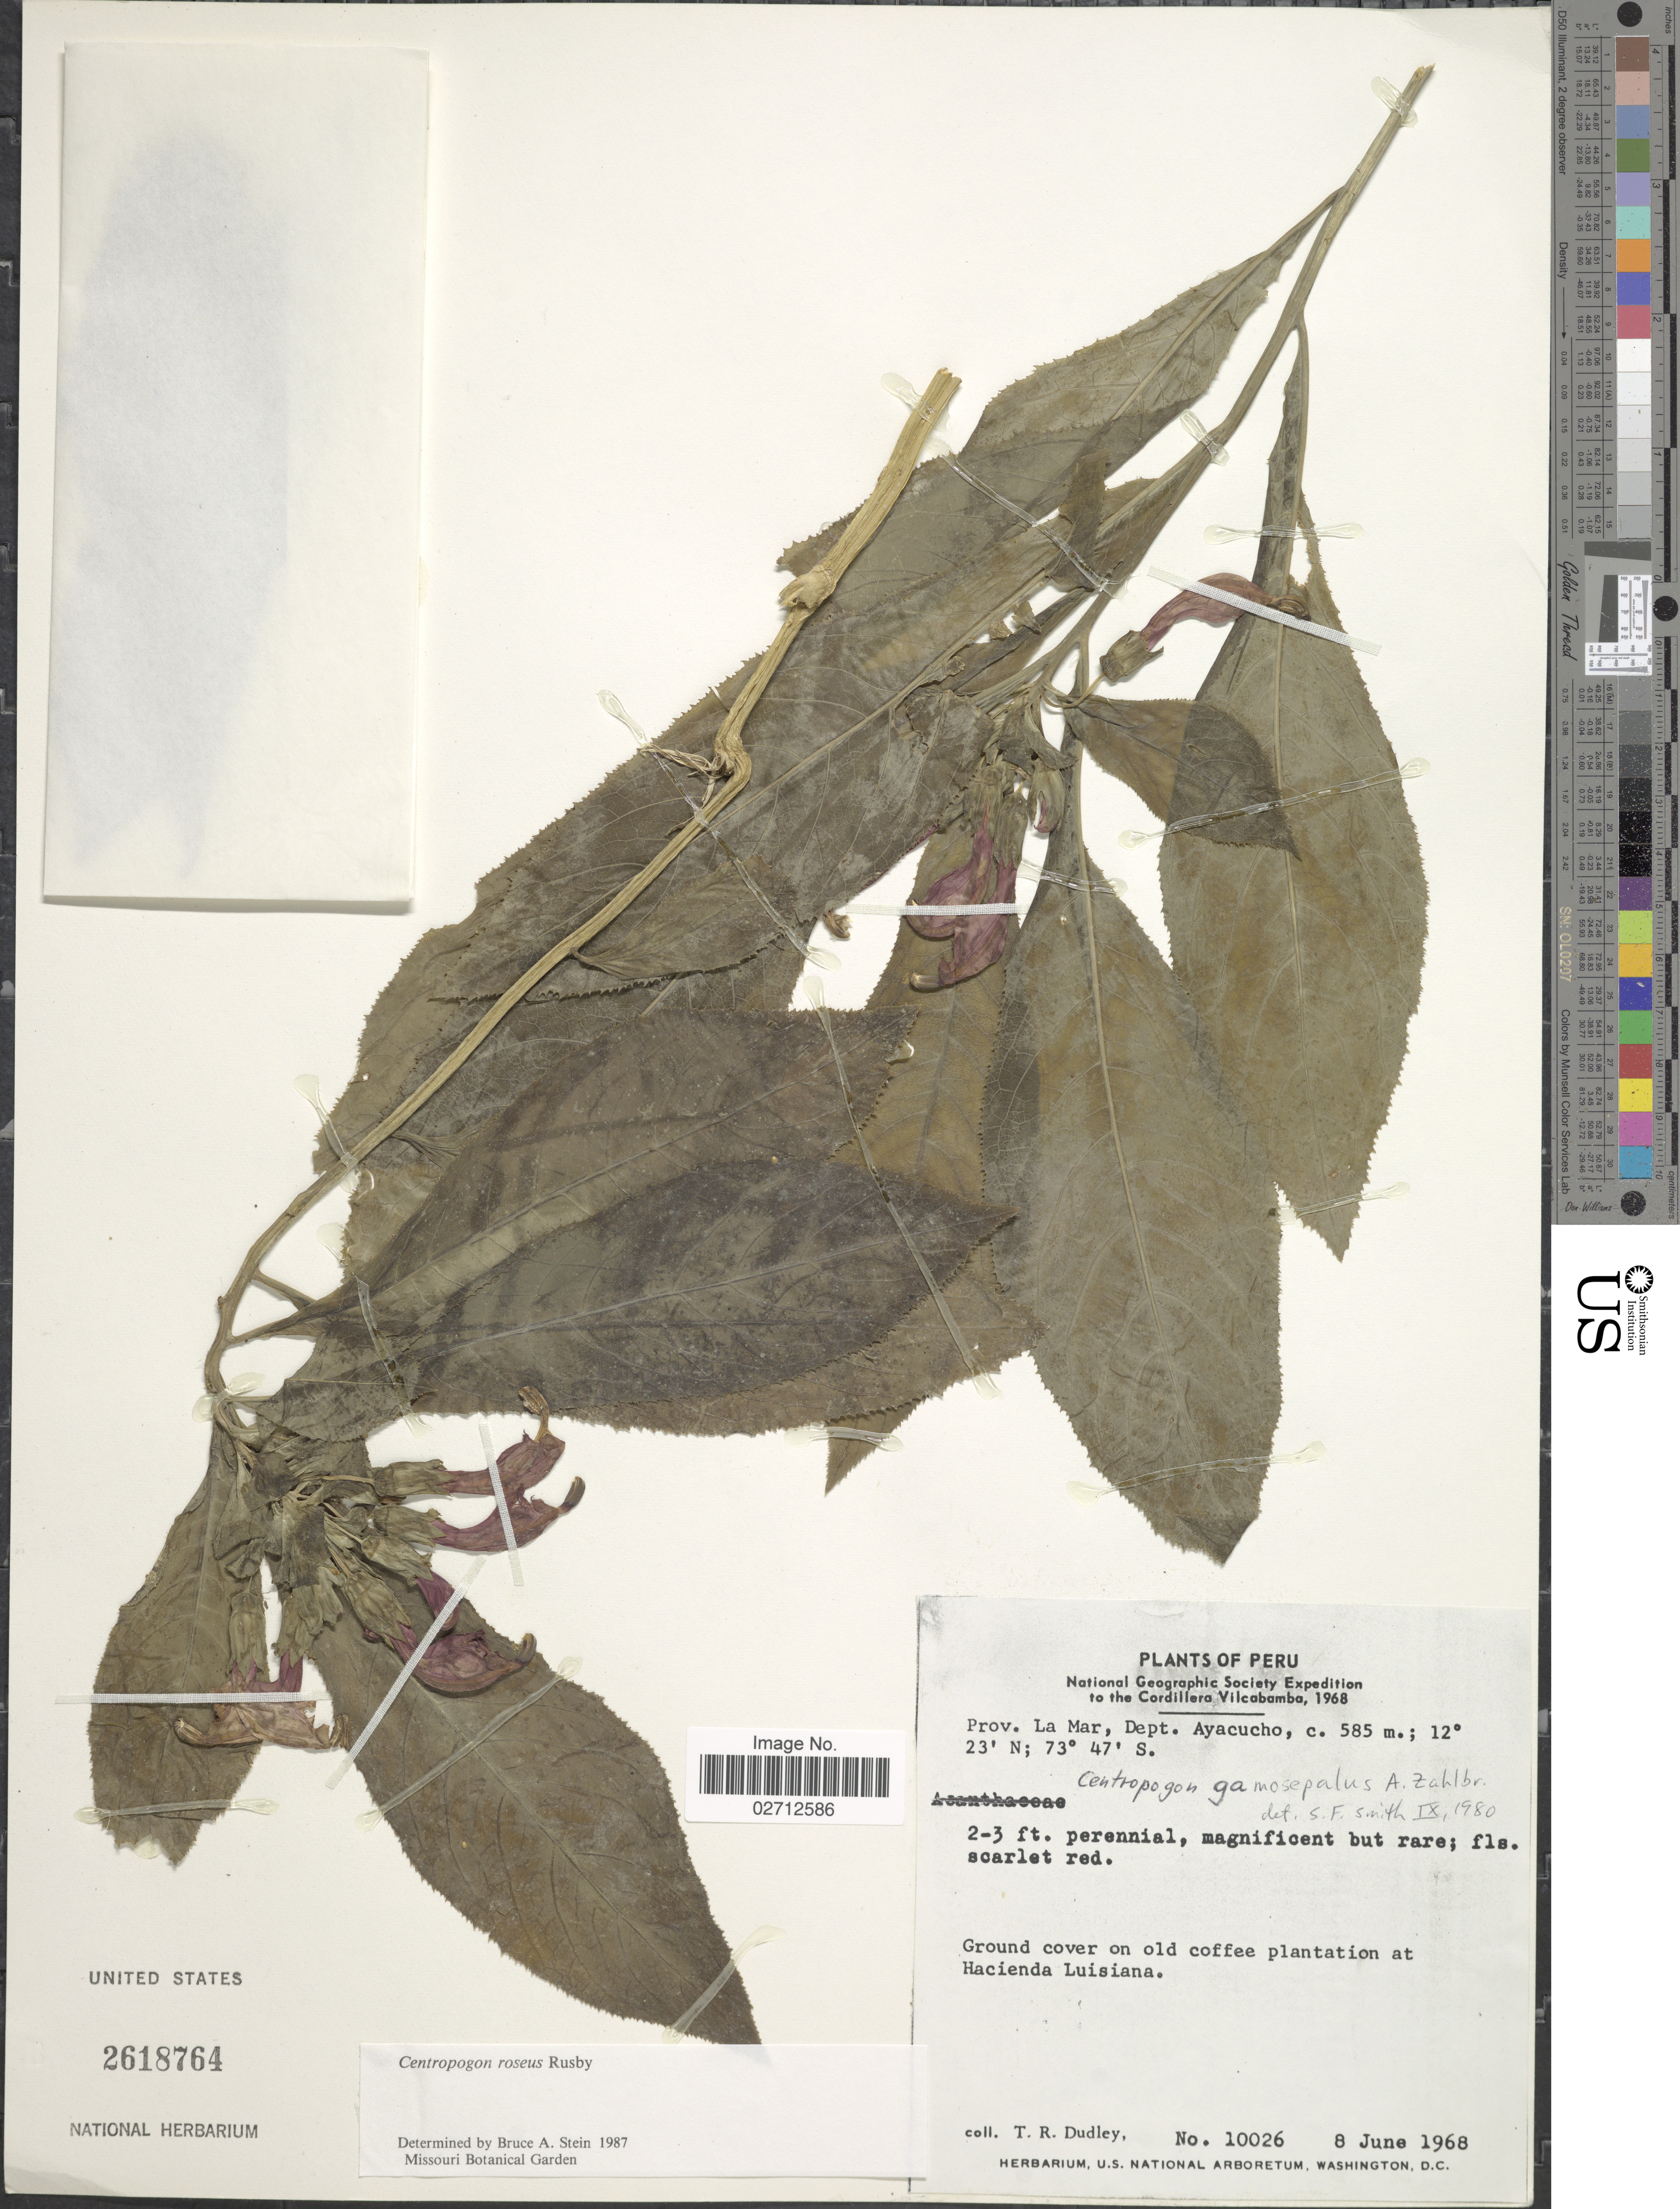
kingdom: Plantae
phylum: Tracheophyta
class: Magnoliopsida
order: Asterales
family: Campanulaceae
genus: Centropogon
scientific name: Centropogon roseus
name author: Rusby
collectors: T. R. Dudley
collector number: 10026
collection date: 1968-06-08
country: Peru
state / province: Ayacucho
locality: The Cordillera Vilcabamba, Prov. La Mar, Dept. Ayaccucho. Ground cover on old coffee plantation Hacienda Luisiana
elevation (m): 585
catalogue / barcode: US 2618764